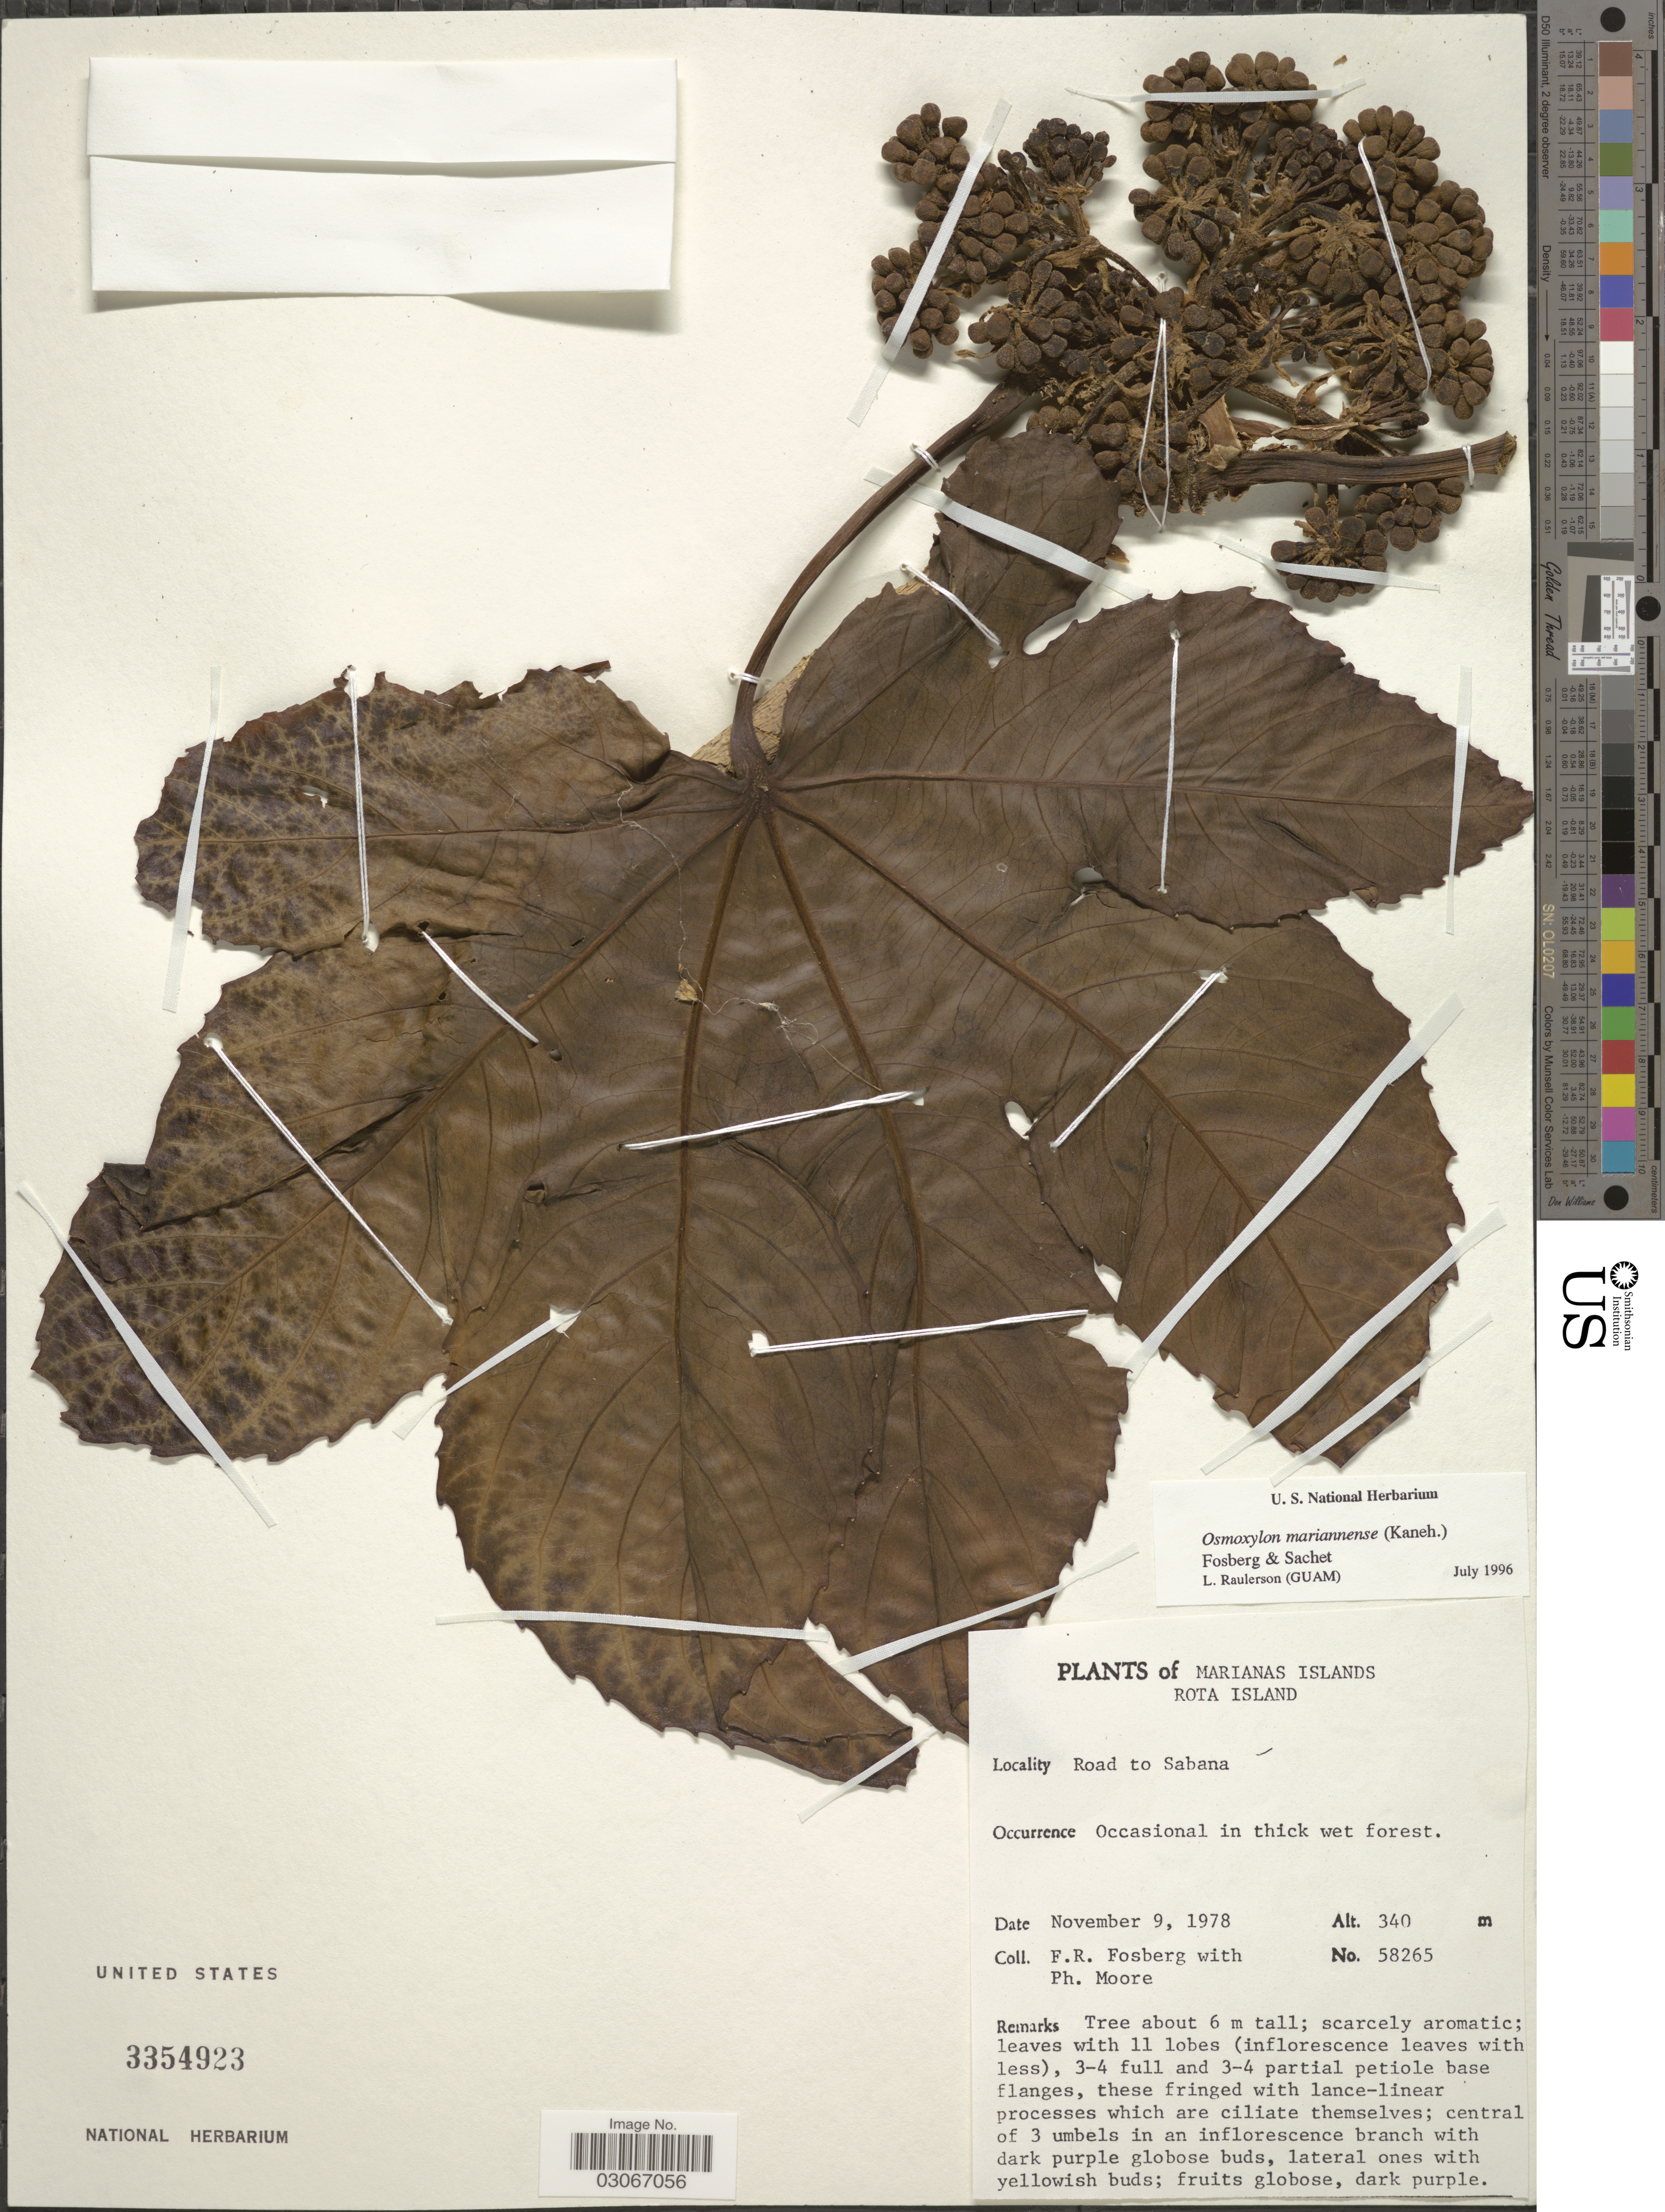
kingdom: Plantae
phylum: Tracheophyta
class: Magnoliopsida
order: Apiales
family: Araliaceae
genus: Osmoxylon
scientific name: Osmoxylon mariannense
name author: (Kaneh.) Fosberg & Sachet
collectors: F. R. Fosberg & P. Moore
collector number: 58265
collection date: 1978-11-09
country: Northern Mariana Islands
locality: Marianas Islands. Rota Island. Road to Sabana.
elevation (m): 340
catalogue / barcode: US 3354923